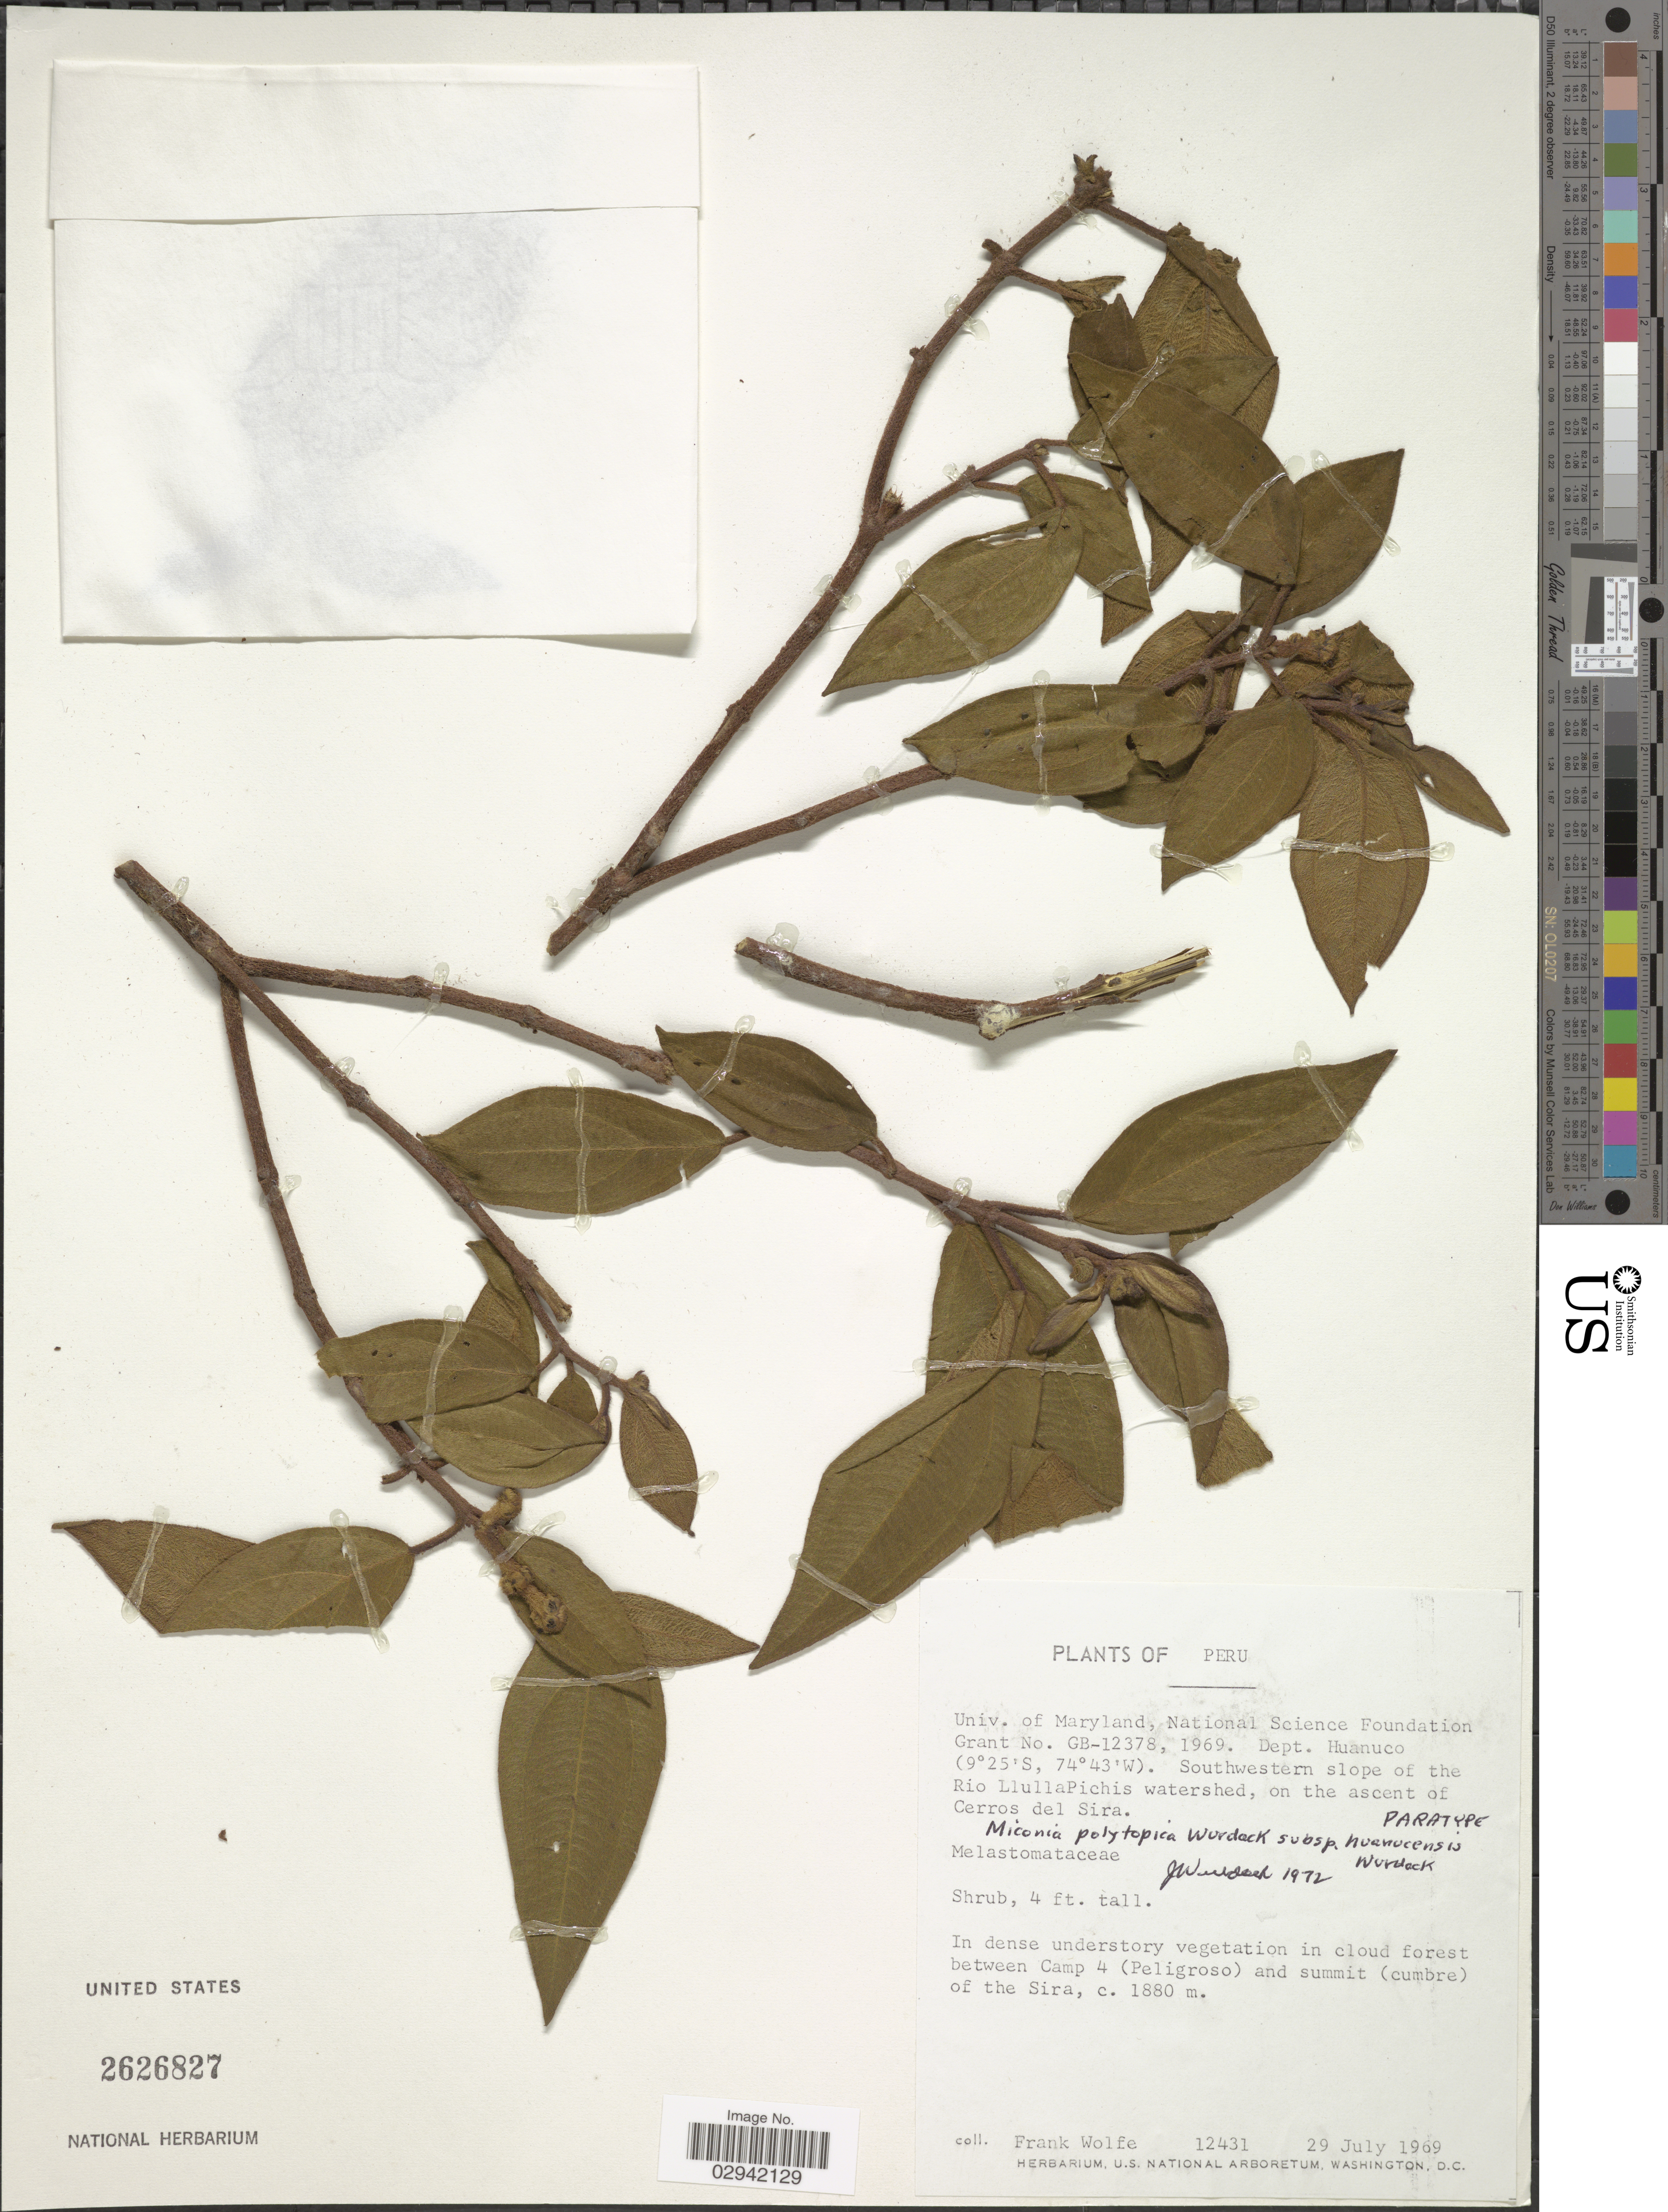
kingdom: Plantae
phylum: Tracheophyta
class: Magnoliopsida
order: Myrtales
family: Melastomataceae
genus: Miconia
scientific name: Miconia polytopica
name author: Wurdack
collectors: F. Wolfe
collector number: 12431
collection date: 1969-07-29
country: Peru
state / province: Huánuco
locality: Dept. Huanuco. Southwestern slope of the Rio LlullaPichis watershed, on the ascent of Cerros del Sira. In dense understory vegetation in cloud forest between Camp 4 (Peligroso) and summit (cumbre) of the Sira.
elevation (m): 1880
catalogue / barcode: US 2626827